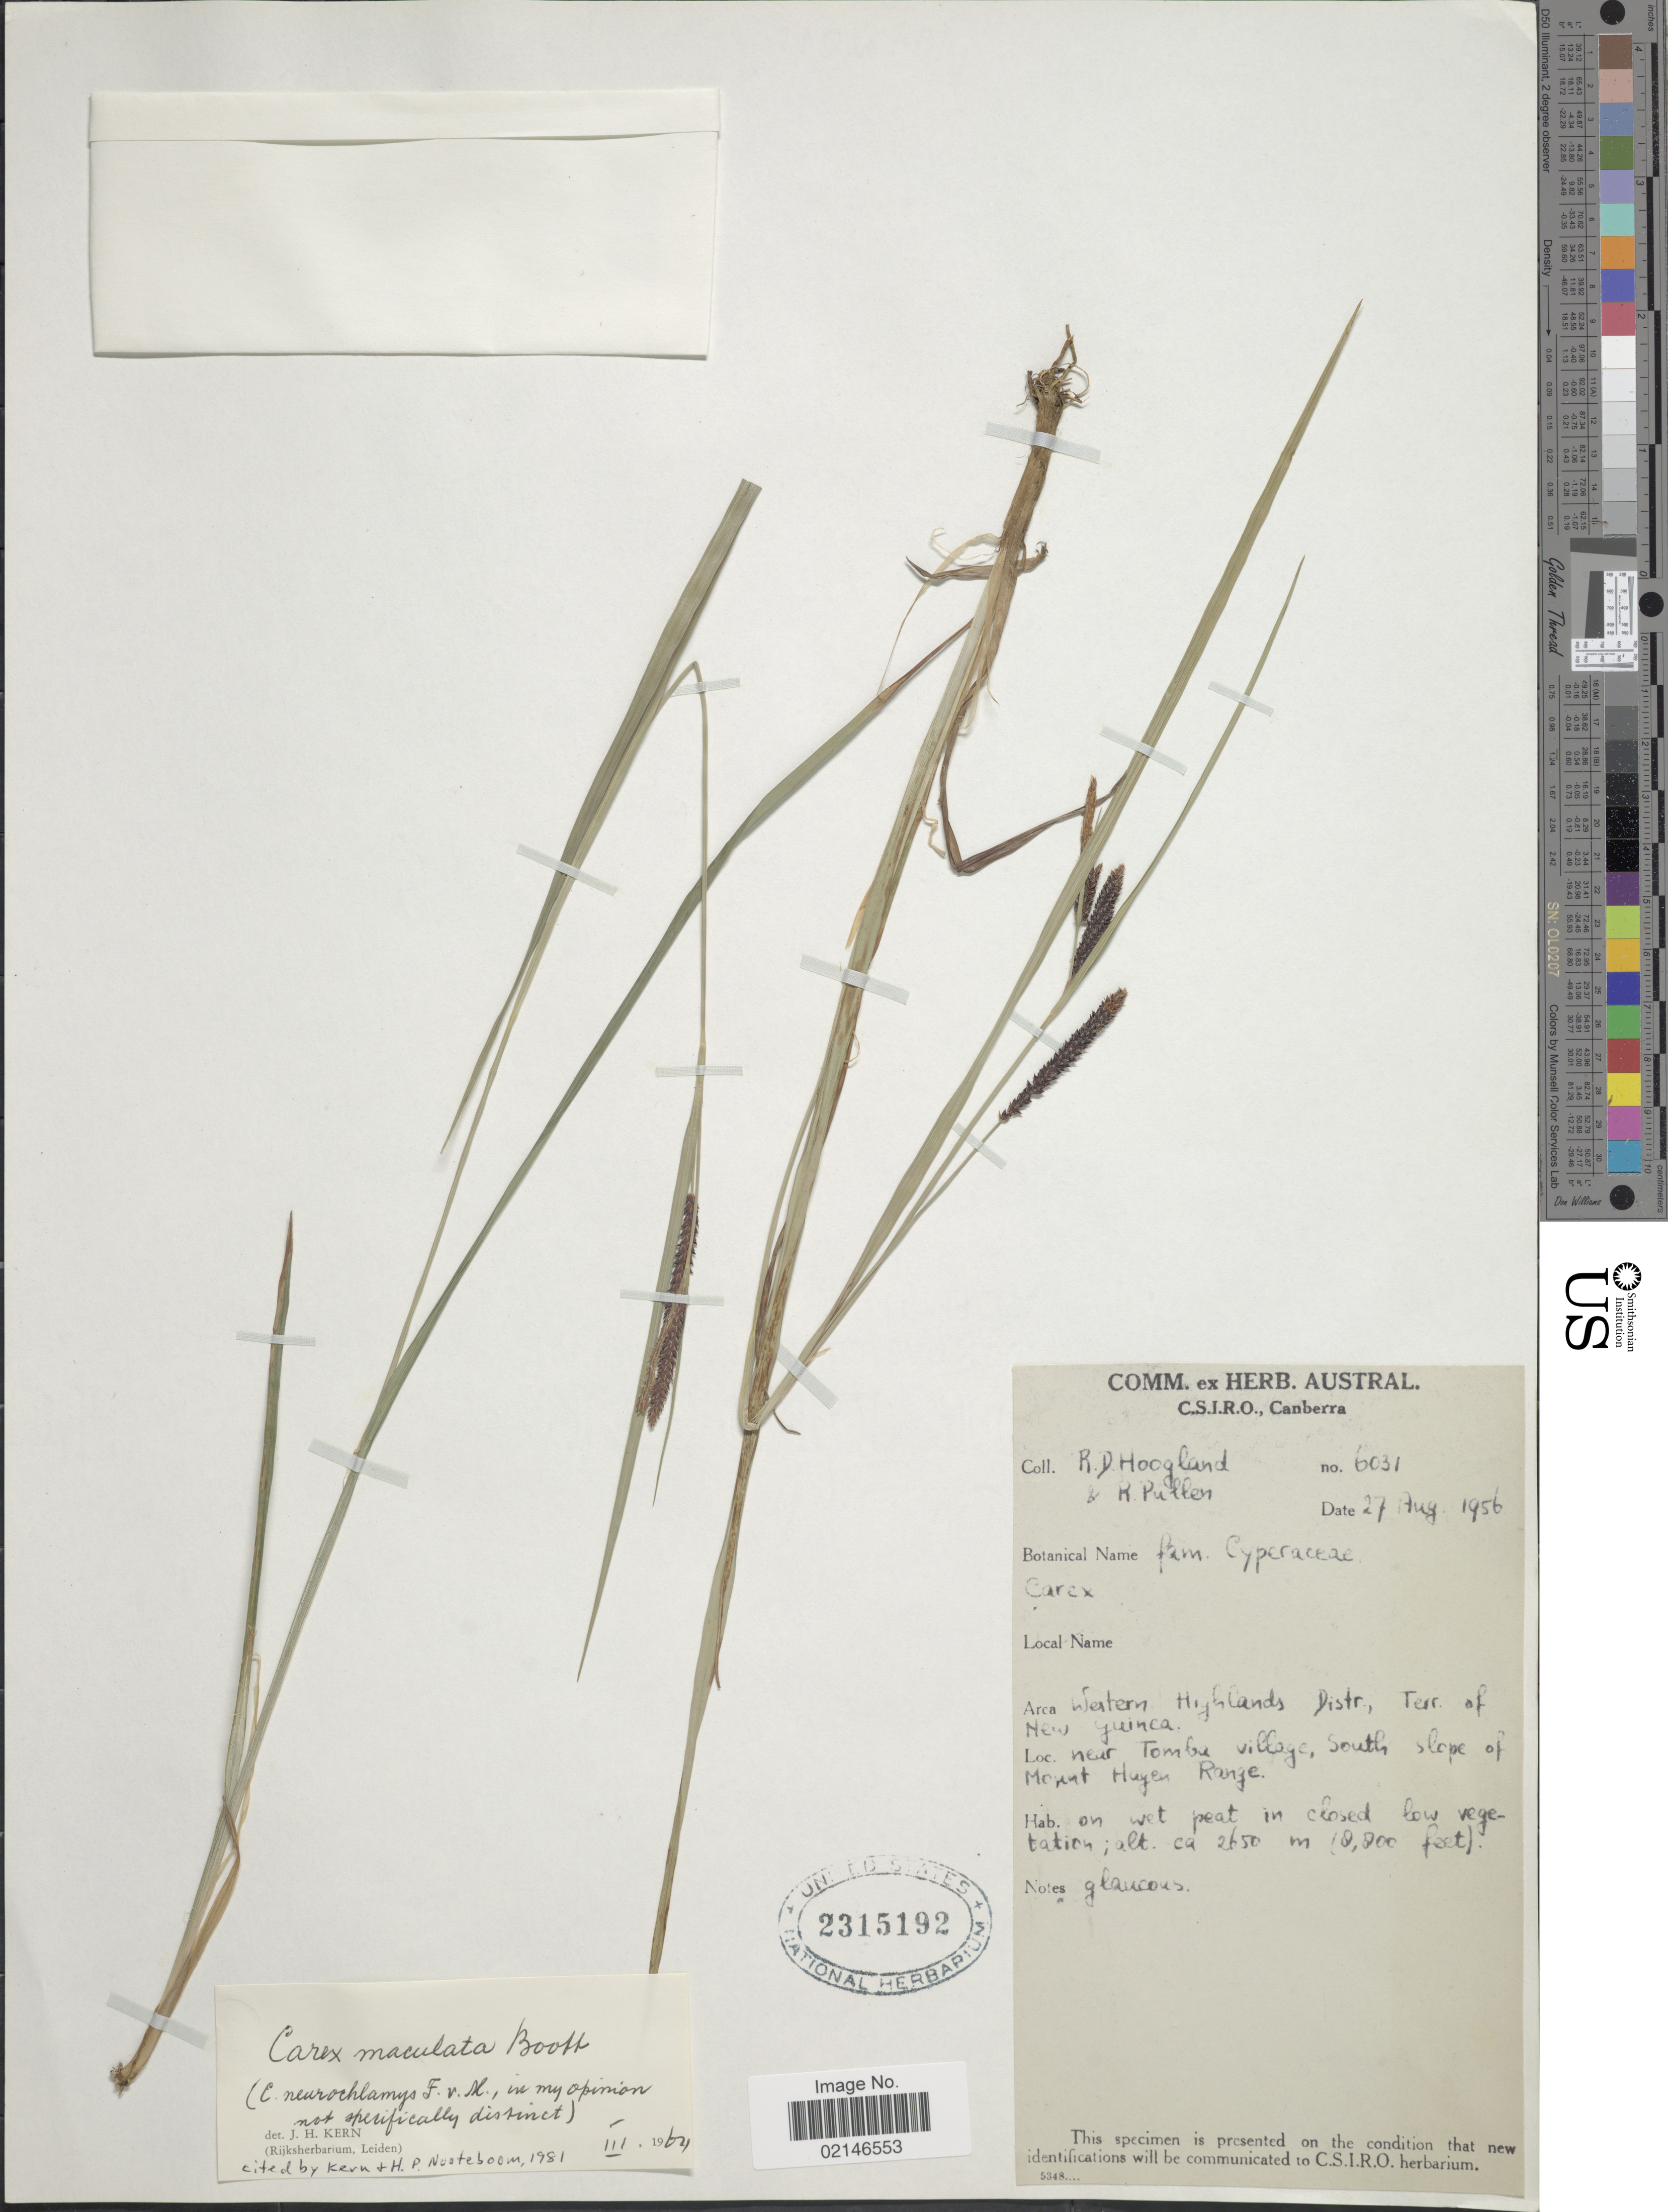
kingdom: Plantae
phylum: Tracheophyta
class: Liliopsida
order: Poales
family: Cyperaceae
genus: Carex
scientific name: Carex maculata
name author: Boott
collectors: R. D. Hoogland & E. Pullen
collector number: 6031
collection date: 1956-08-27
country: Papua New Guinea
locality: Western Highlands Distr., Terr. of New Guinea, Near Tombe village, south slope of Mount Hagen Range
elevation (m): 2350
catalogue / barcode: US 2315192